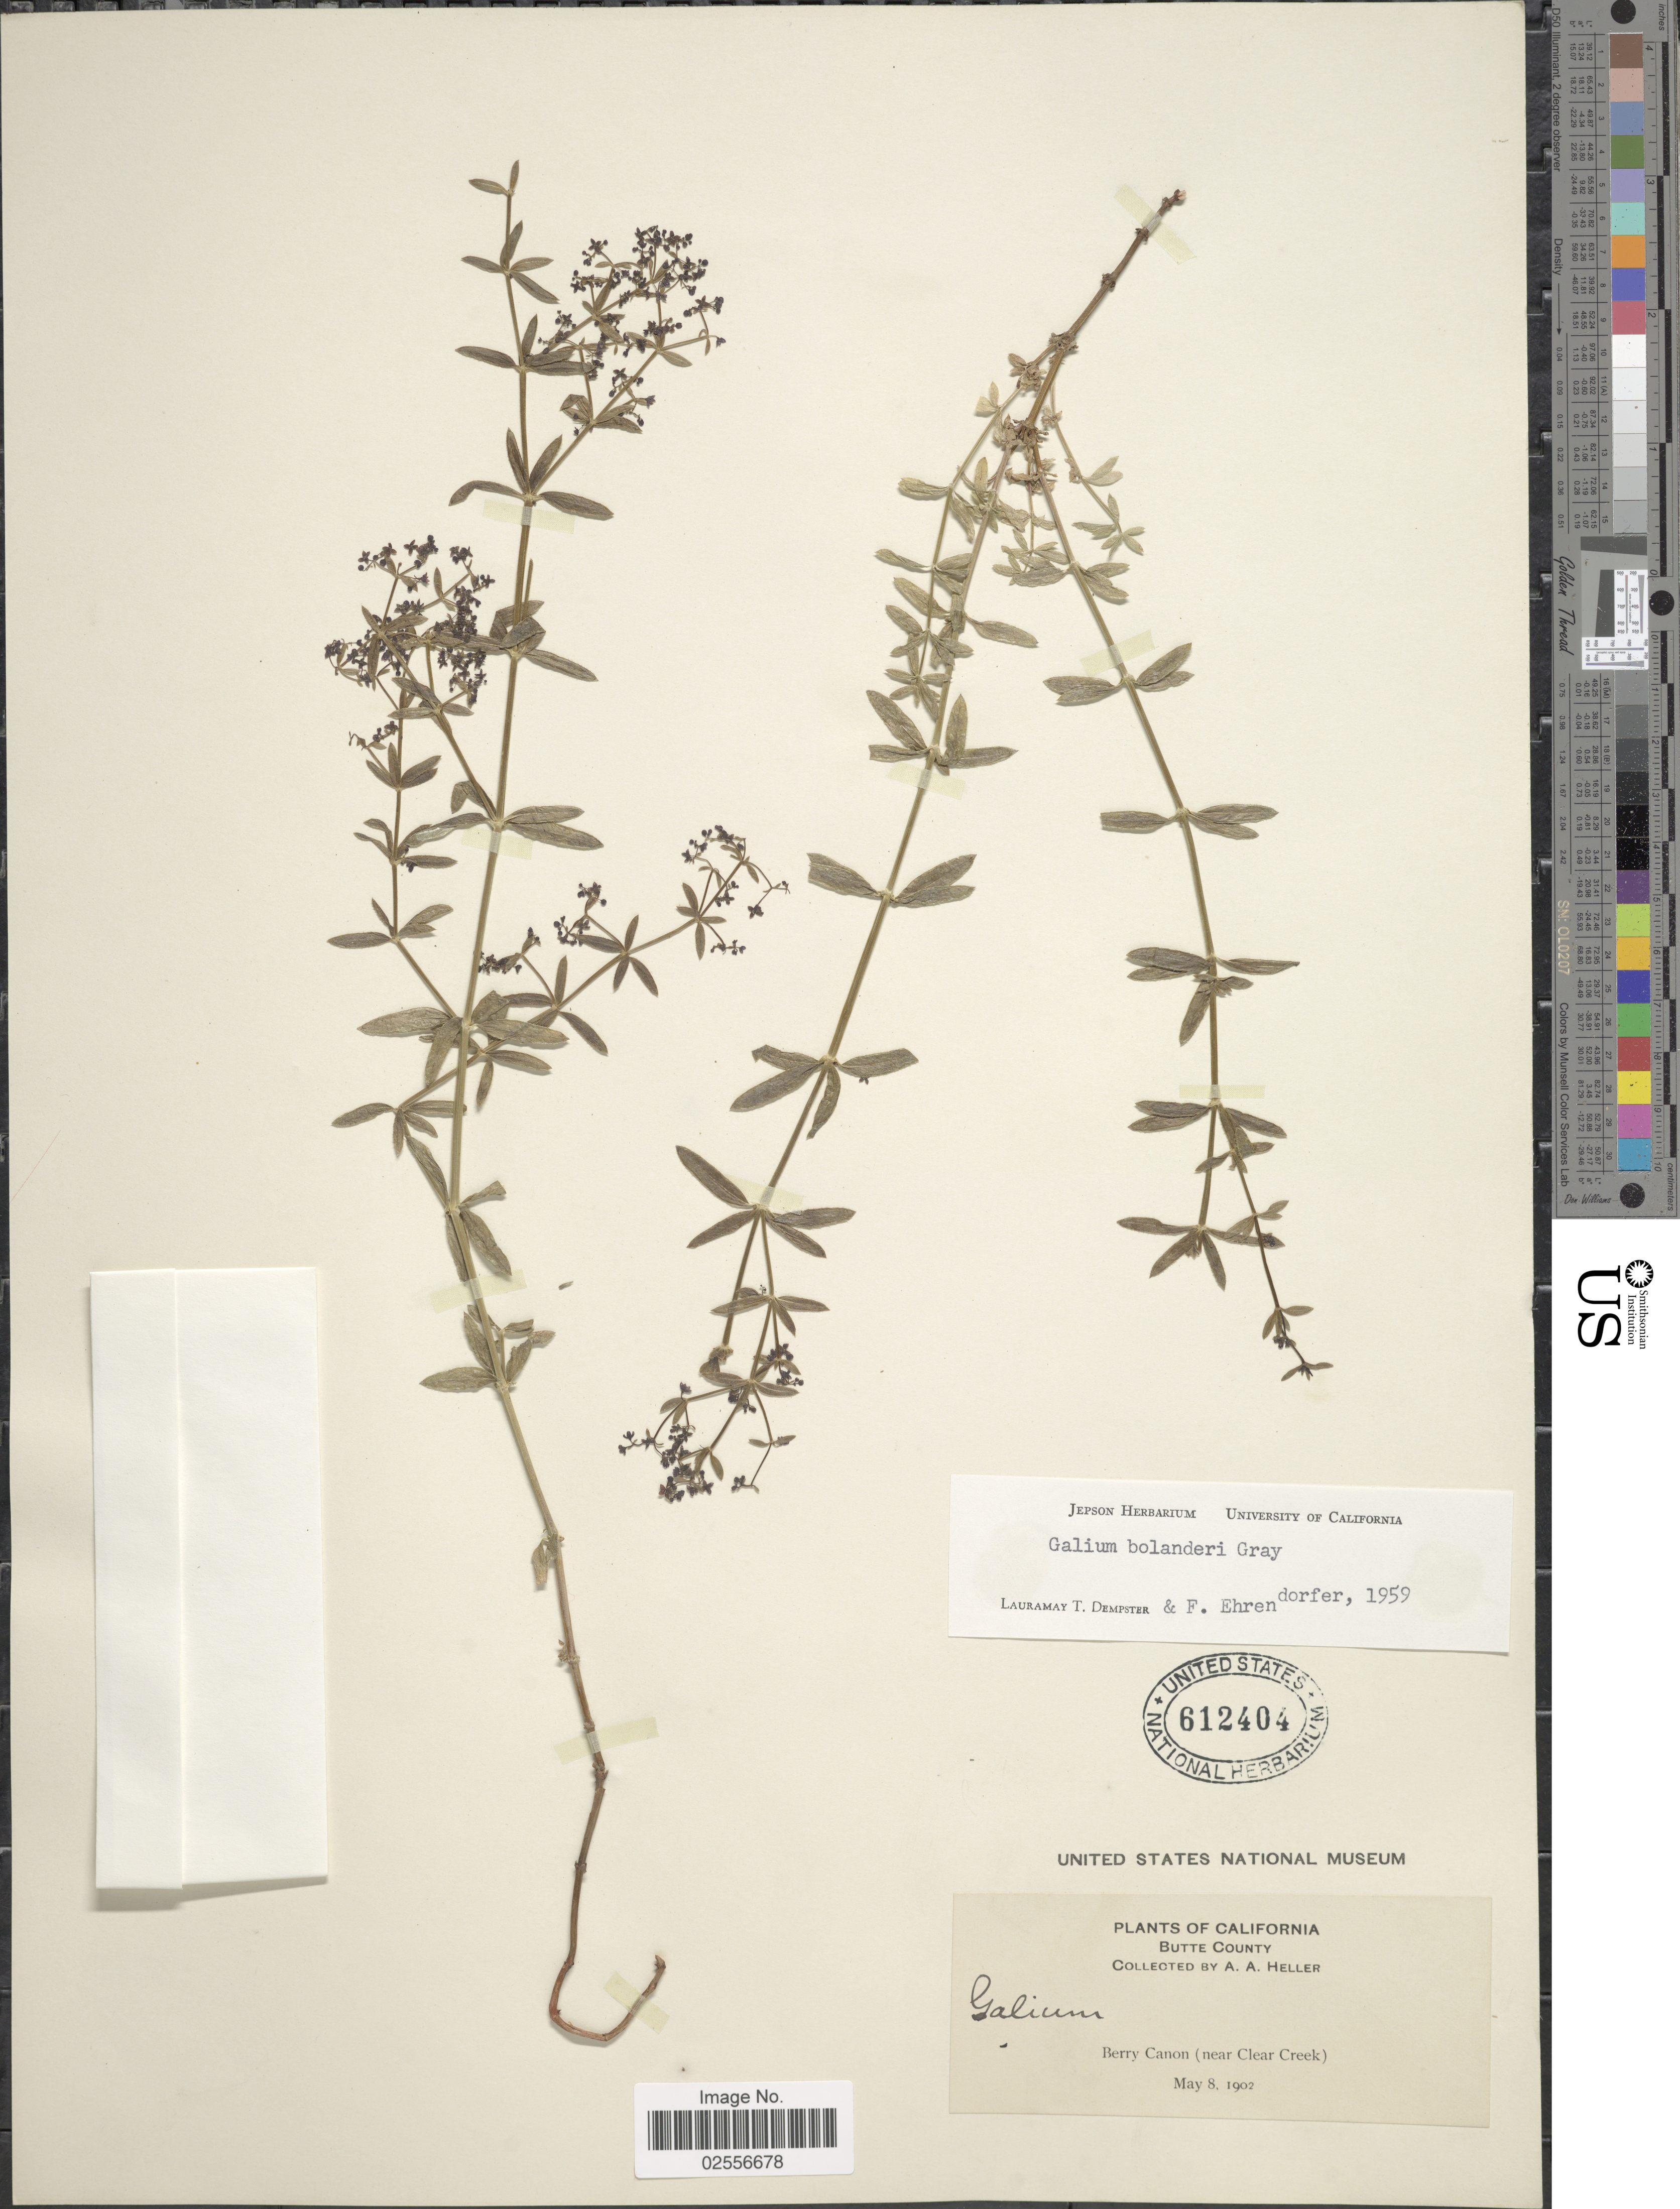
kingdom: Plantae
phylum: Tracheophyta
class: Magnoliopsida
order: Gentianales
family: Rubiaceae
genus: Galium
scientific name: Galium bolanderi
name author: A. Gray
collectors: A. A. Heller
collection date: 1902-05-08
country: United States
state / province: California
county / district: Butte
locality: Butte County. Berry Canon ( near Clear Creek).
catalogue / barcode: US 612404